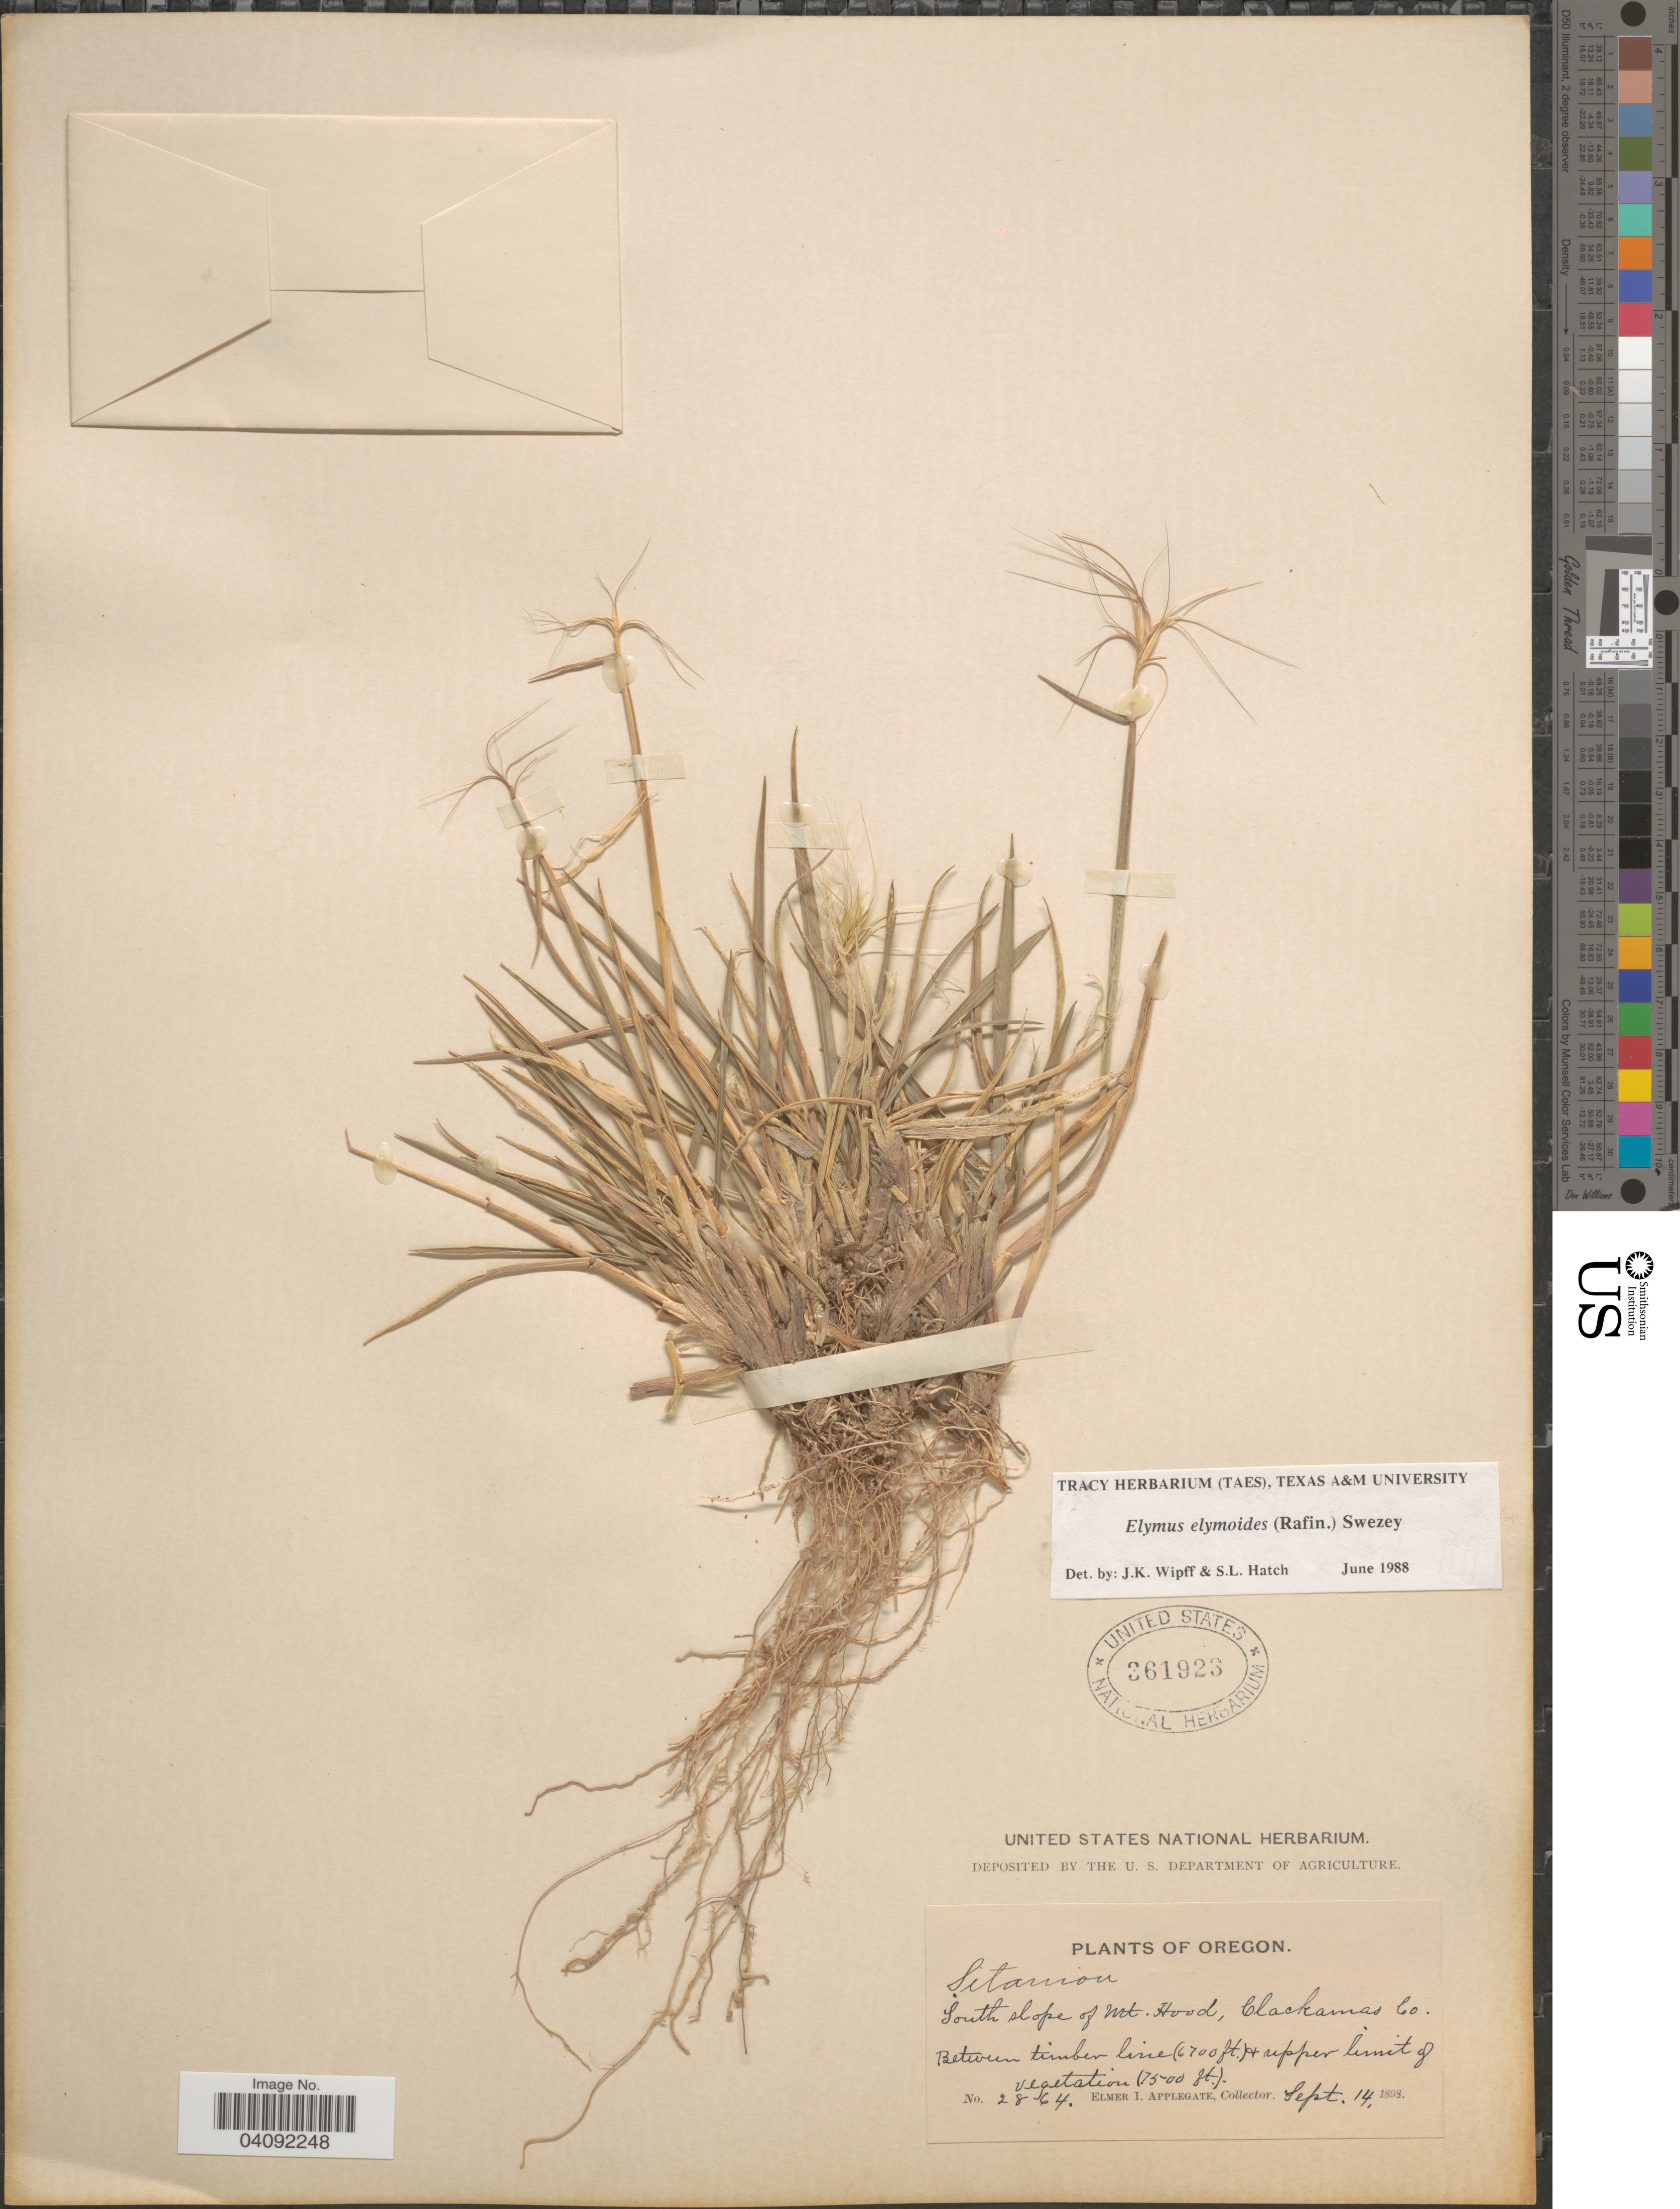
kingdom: Plantae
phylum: Tracheophyta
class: Liliopsida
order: Poales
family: Poaceae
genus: Elymus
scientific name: Elymus elymoides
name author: (Raf.) Swezey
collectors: E. I. Applegate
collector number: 2864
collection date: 1898-09-14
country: United States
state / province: Oregon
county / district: Clackamas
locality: South slope of Mt. Hood, Clackamas Co. Between timber line & upper limit of vegetation.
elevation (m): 2042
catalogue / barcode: US 361923